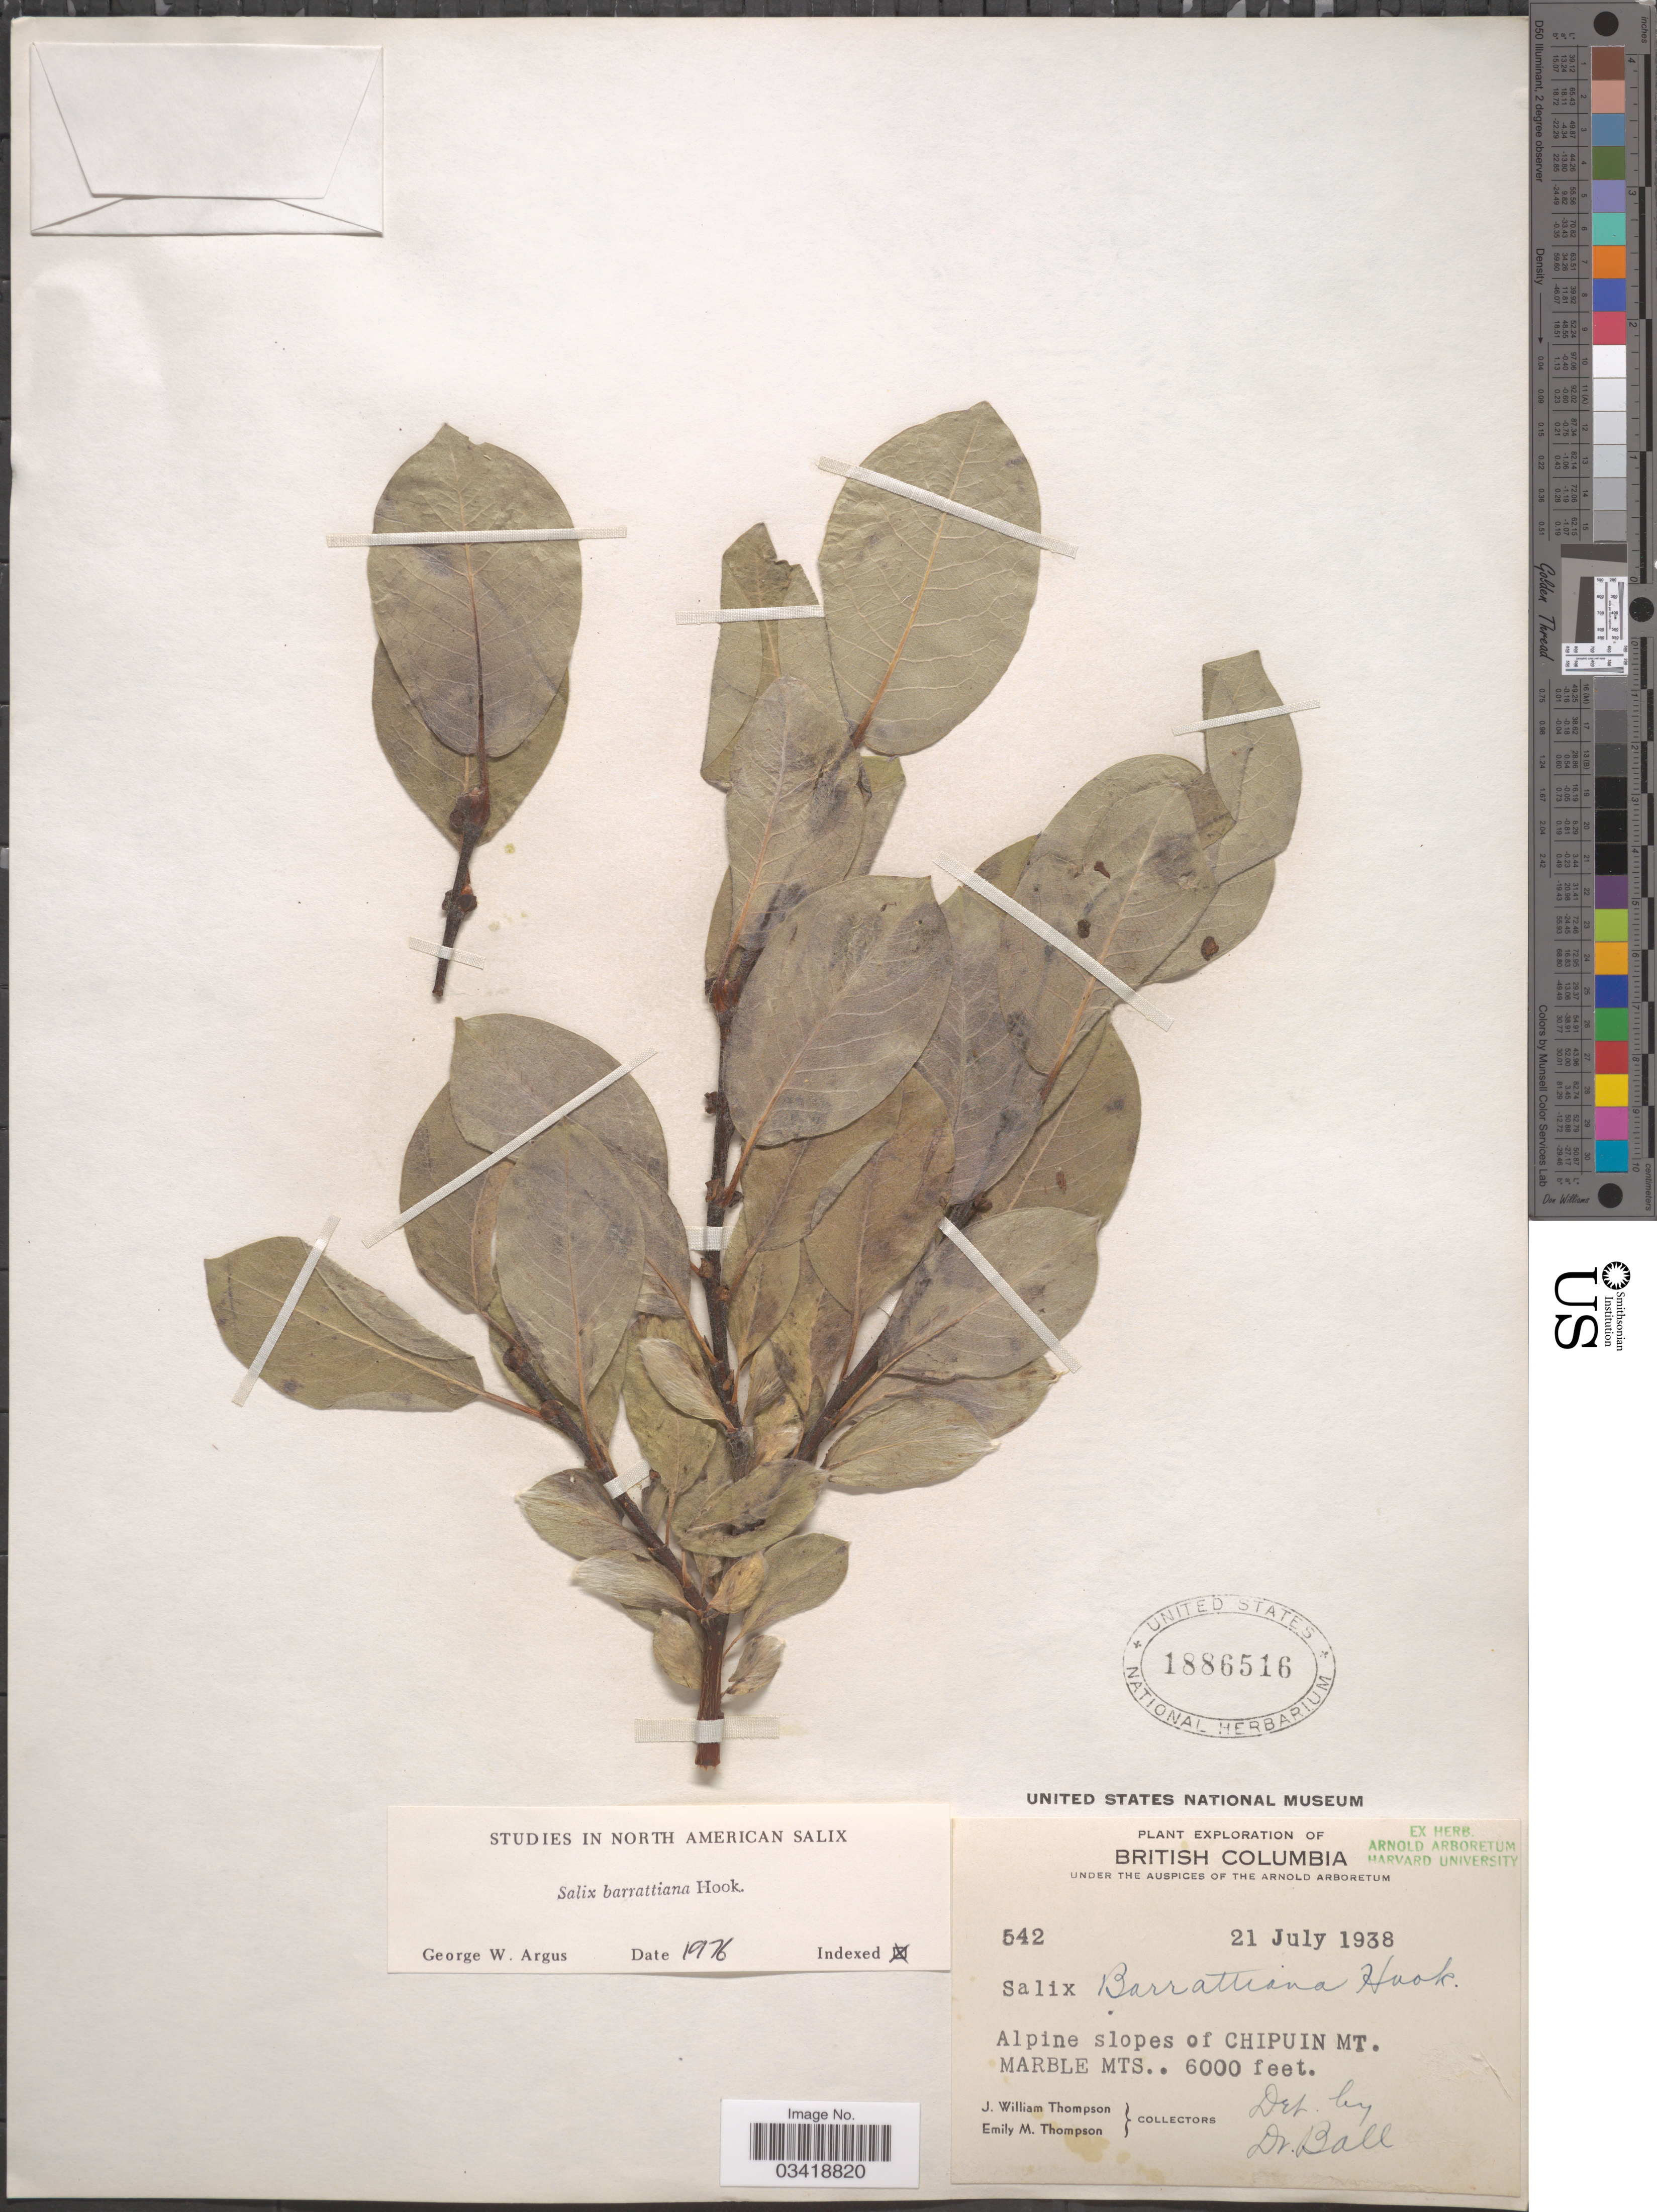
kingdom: Plantae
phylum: Tracheophyta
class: Magnoliopsida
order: Malpighiales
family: Salicaceae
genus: Salix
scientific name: Salix barrattiana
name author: Hook.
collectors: J. W. Thompson & E. M. Thompson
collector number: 542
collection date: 1938-07-21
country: Canada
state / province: British Columbia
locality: Alpine slopes of Chipuin Mt. Marble Mts.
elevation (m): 1829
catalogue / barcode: US 1886516